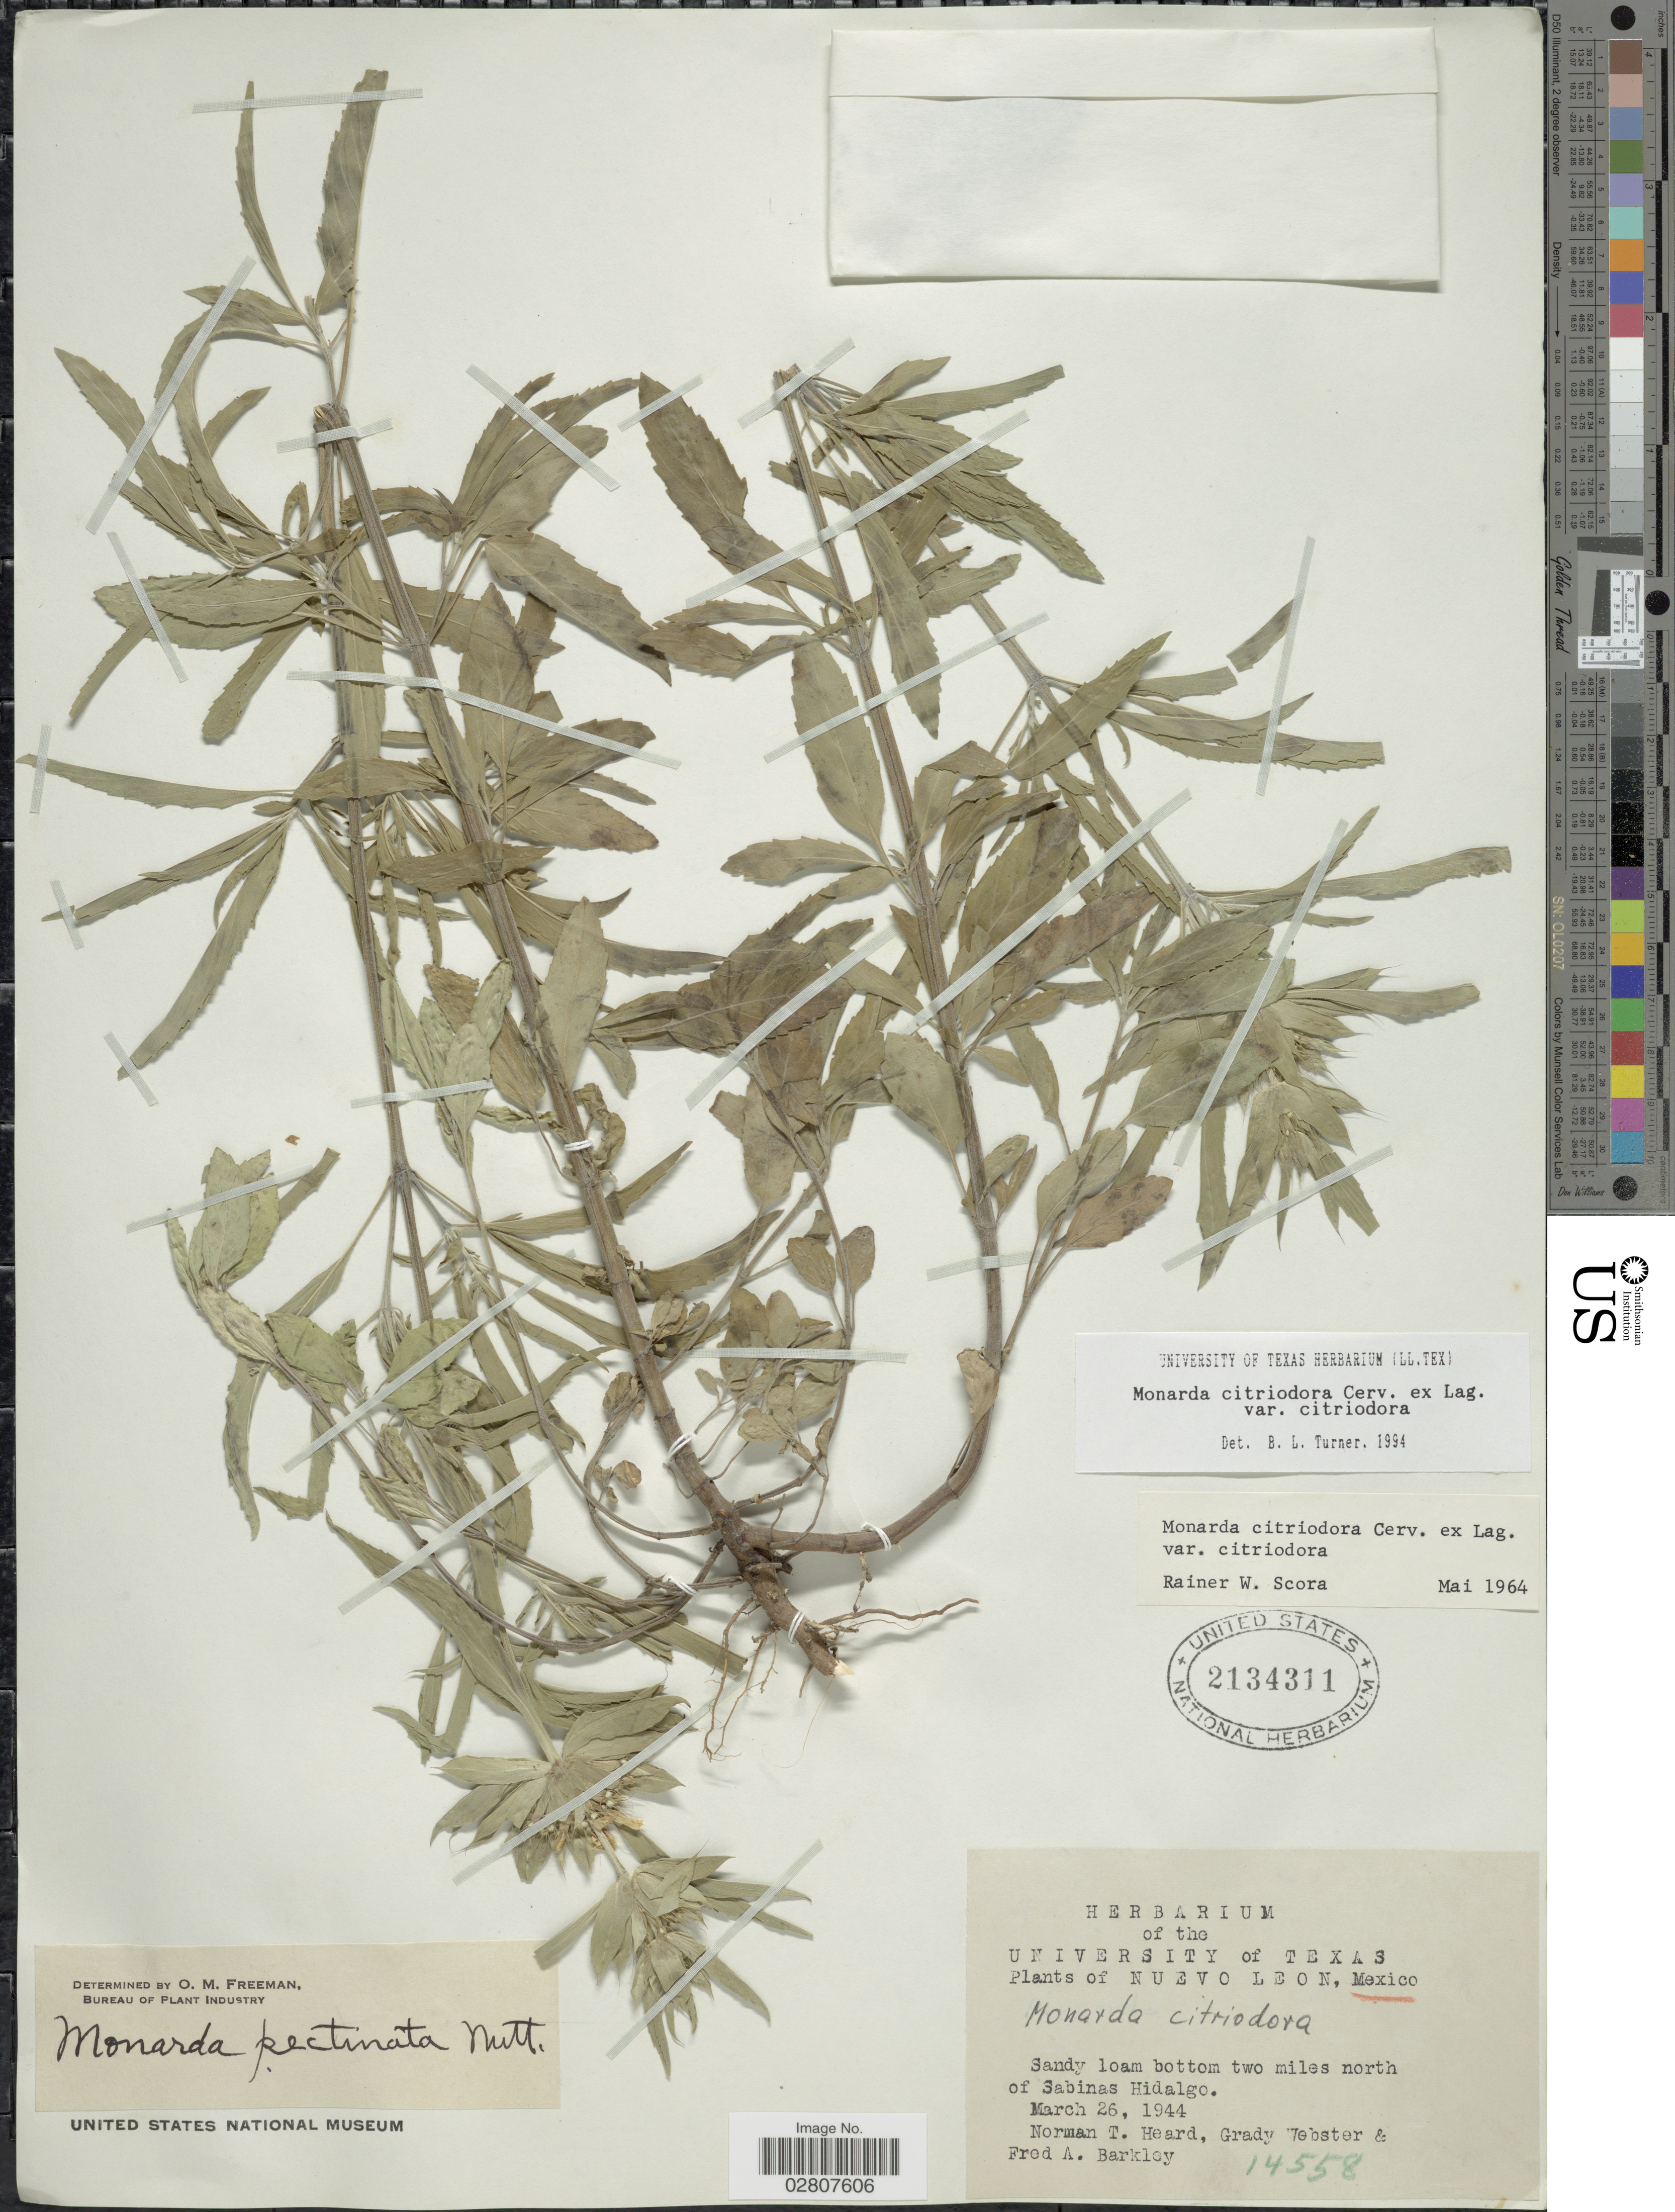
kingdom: Plantae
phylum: Tracheophyta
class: Magnoliopsida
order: Lamiales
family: Lamiaceae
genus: Monarda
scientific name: Monarda citriodora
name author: Cerv. ex Lag.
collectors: N. Heard, G. L. Webster & F. A. Barkley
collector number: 14558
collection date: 1944-03-26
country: Mexico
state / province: Nuevo León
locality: Sandy loam bottom two miles north of Sabinas Hidalgo.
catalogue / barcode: US 2134311